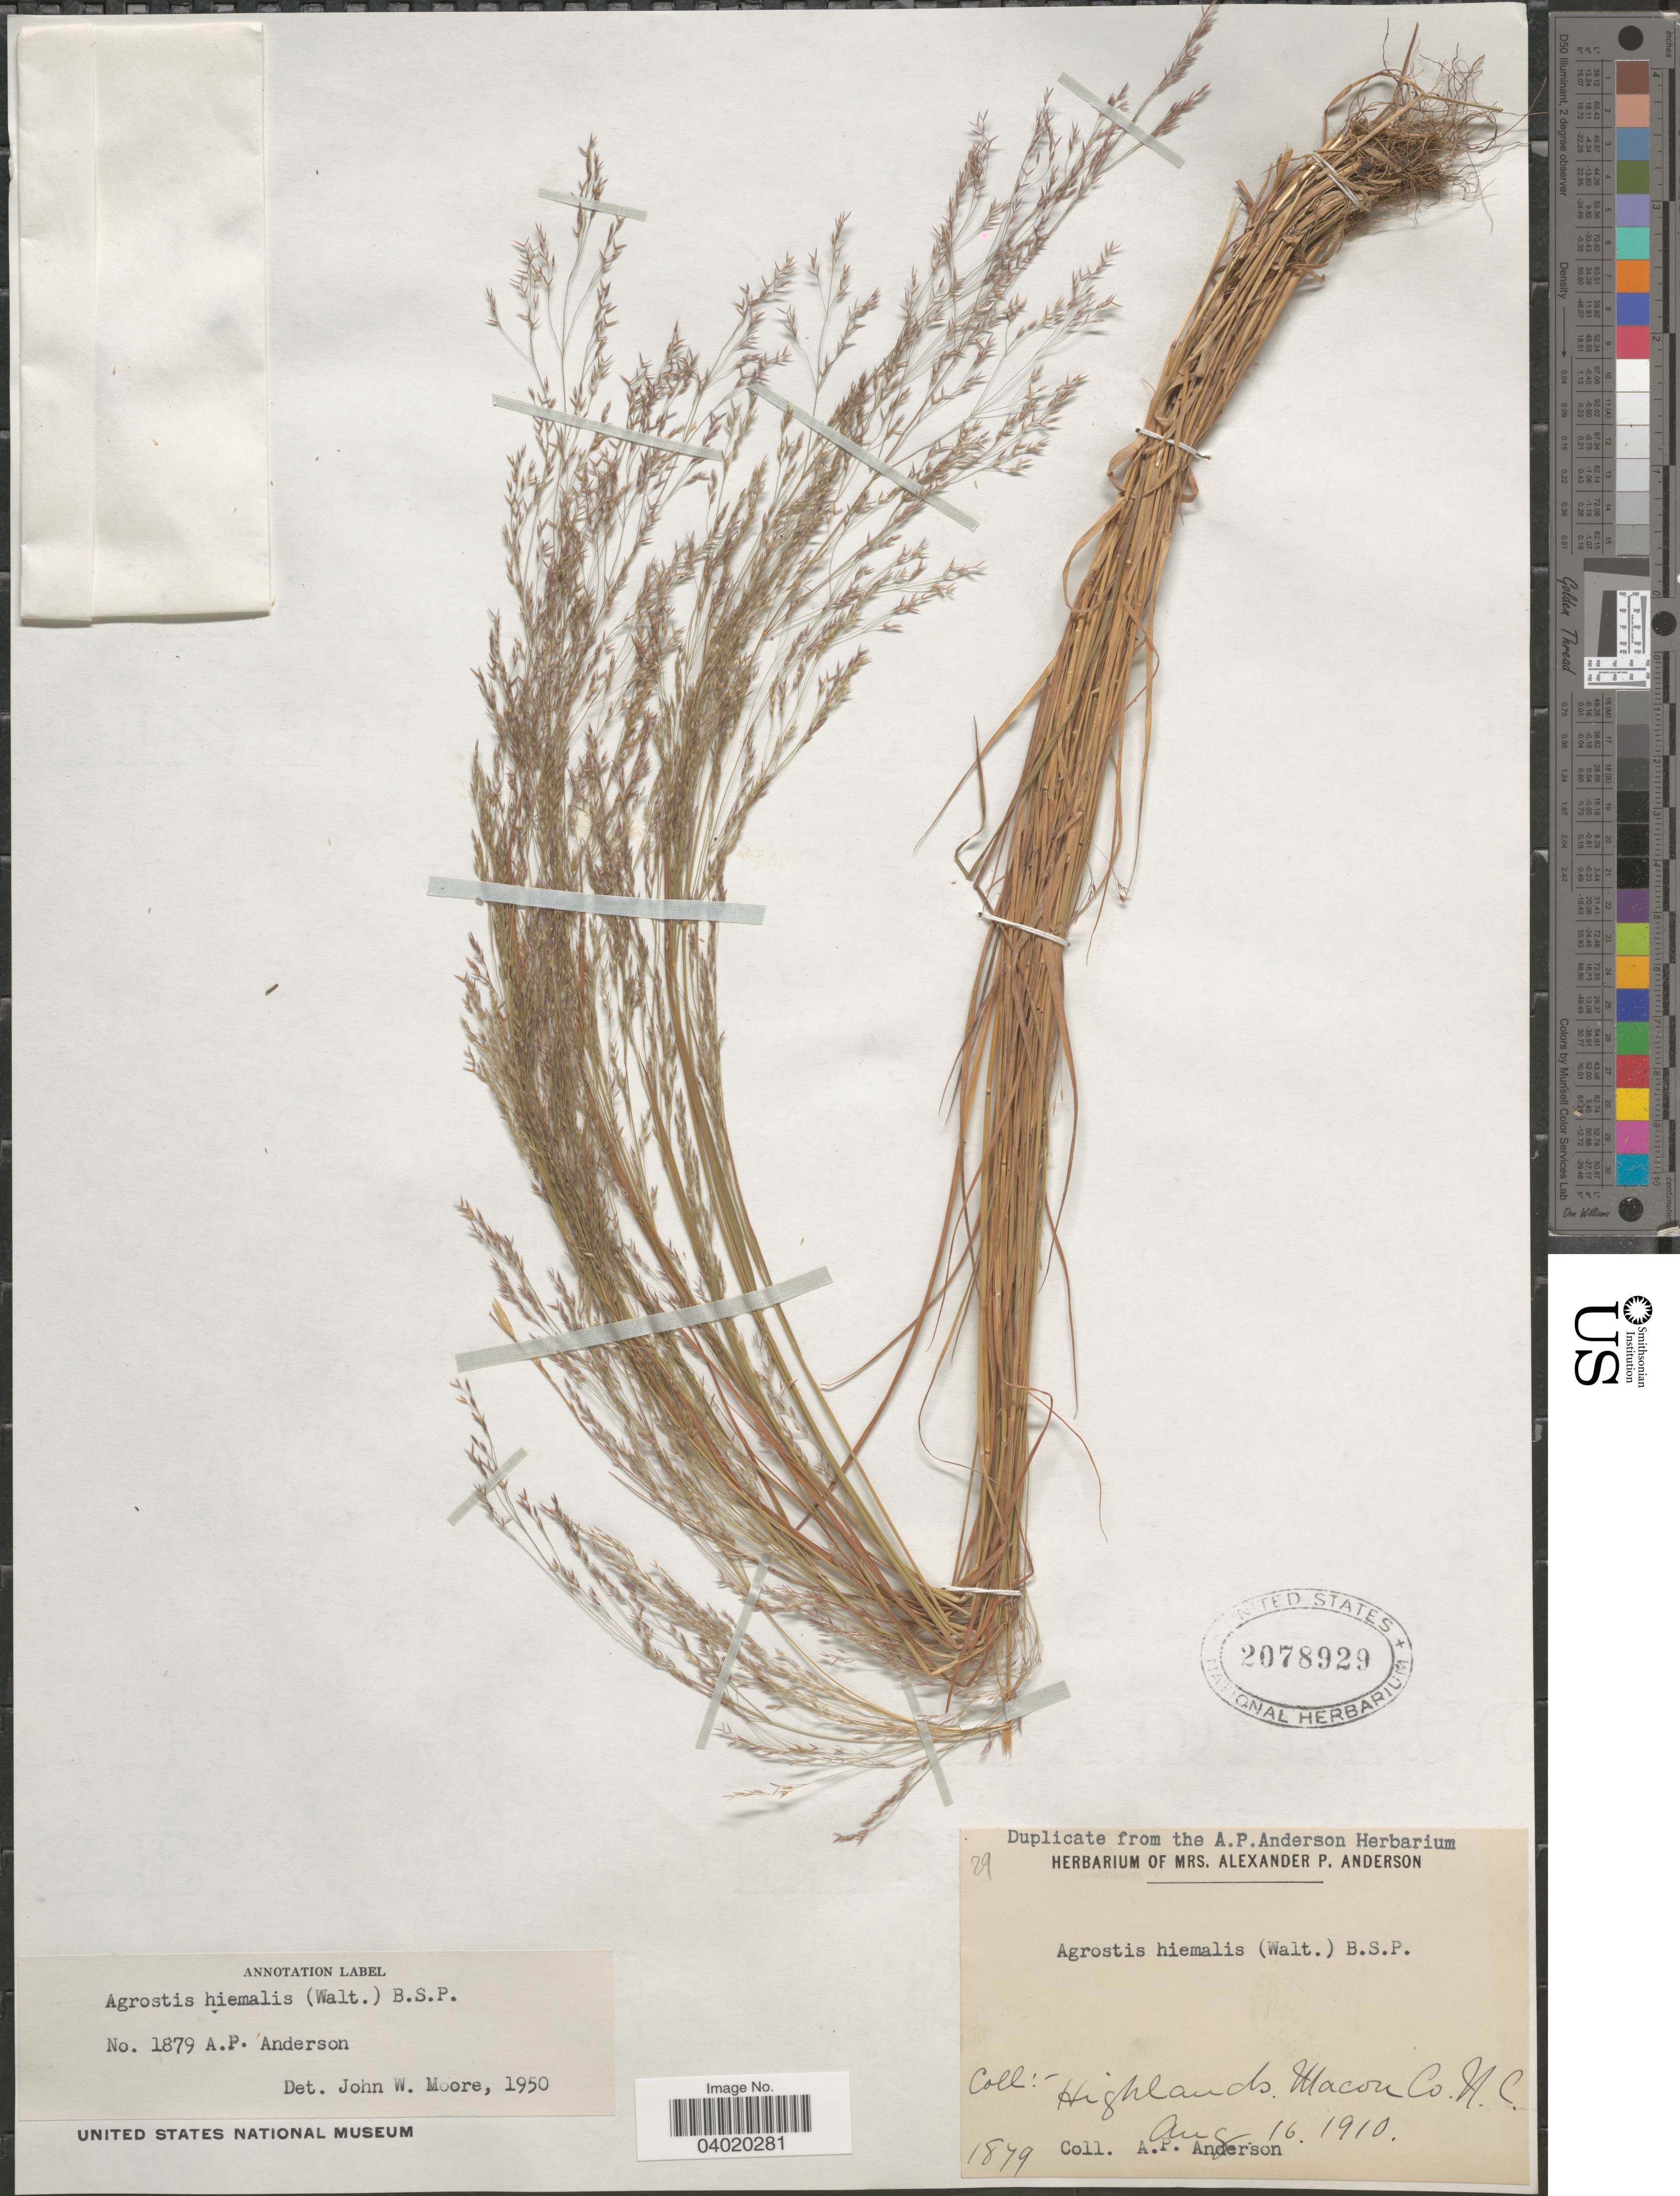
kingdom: Plantae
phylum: Tracheophyta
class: Liliopsida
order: Poales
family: Poaceae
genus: Agrostis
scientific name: Agrostis hyemalis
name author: (Walter) Britton et al.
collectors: A. P. Anderson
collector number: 1879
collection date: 1910-08-16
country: United States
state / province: North Carolina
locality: Highlands. Macon Co.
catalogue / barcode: US 2078929